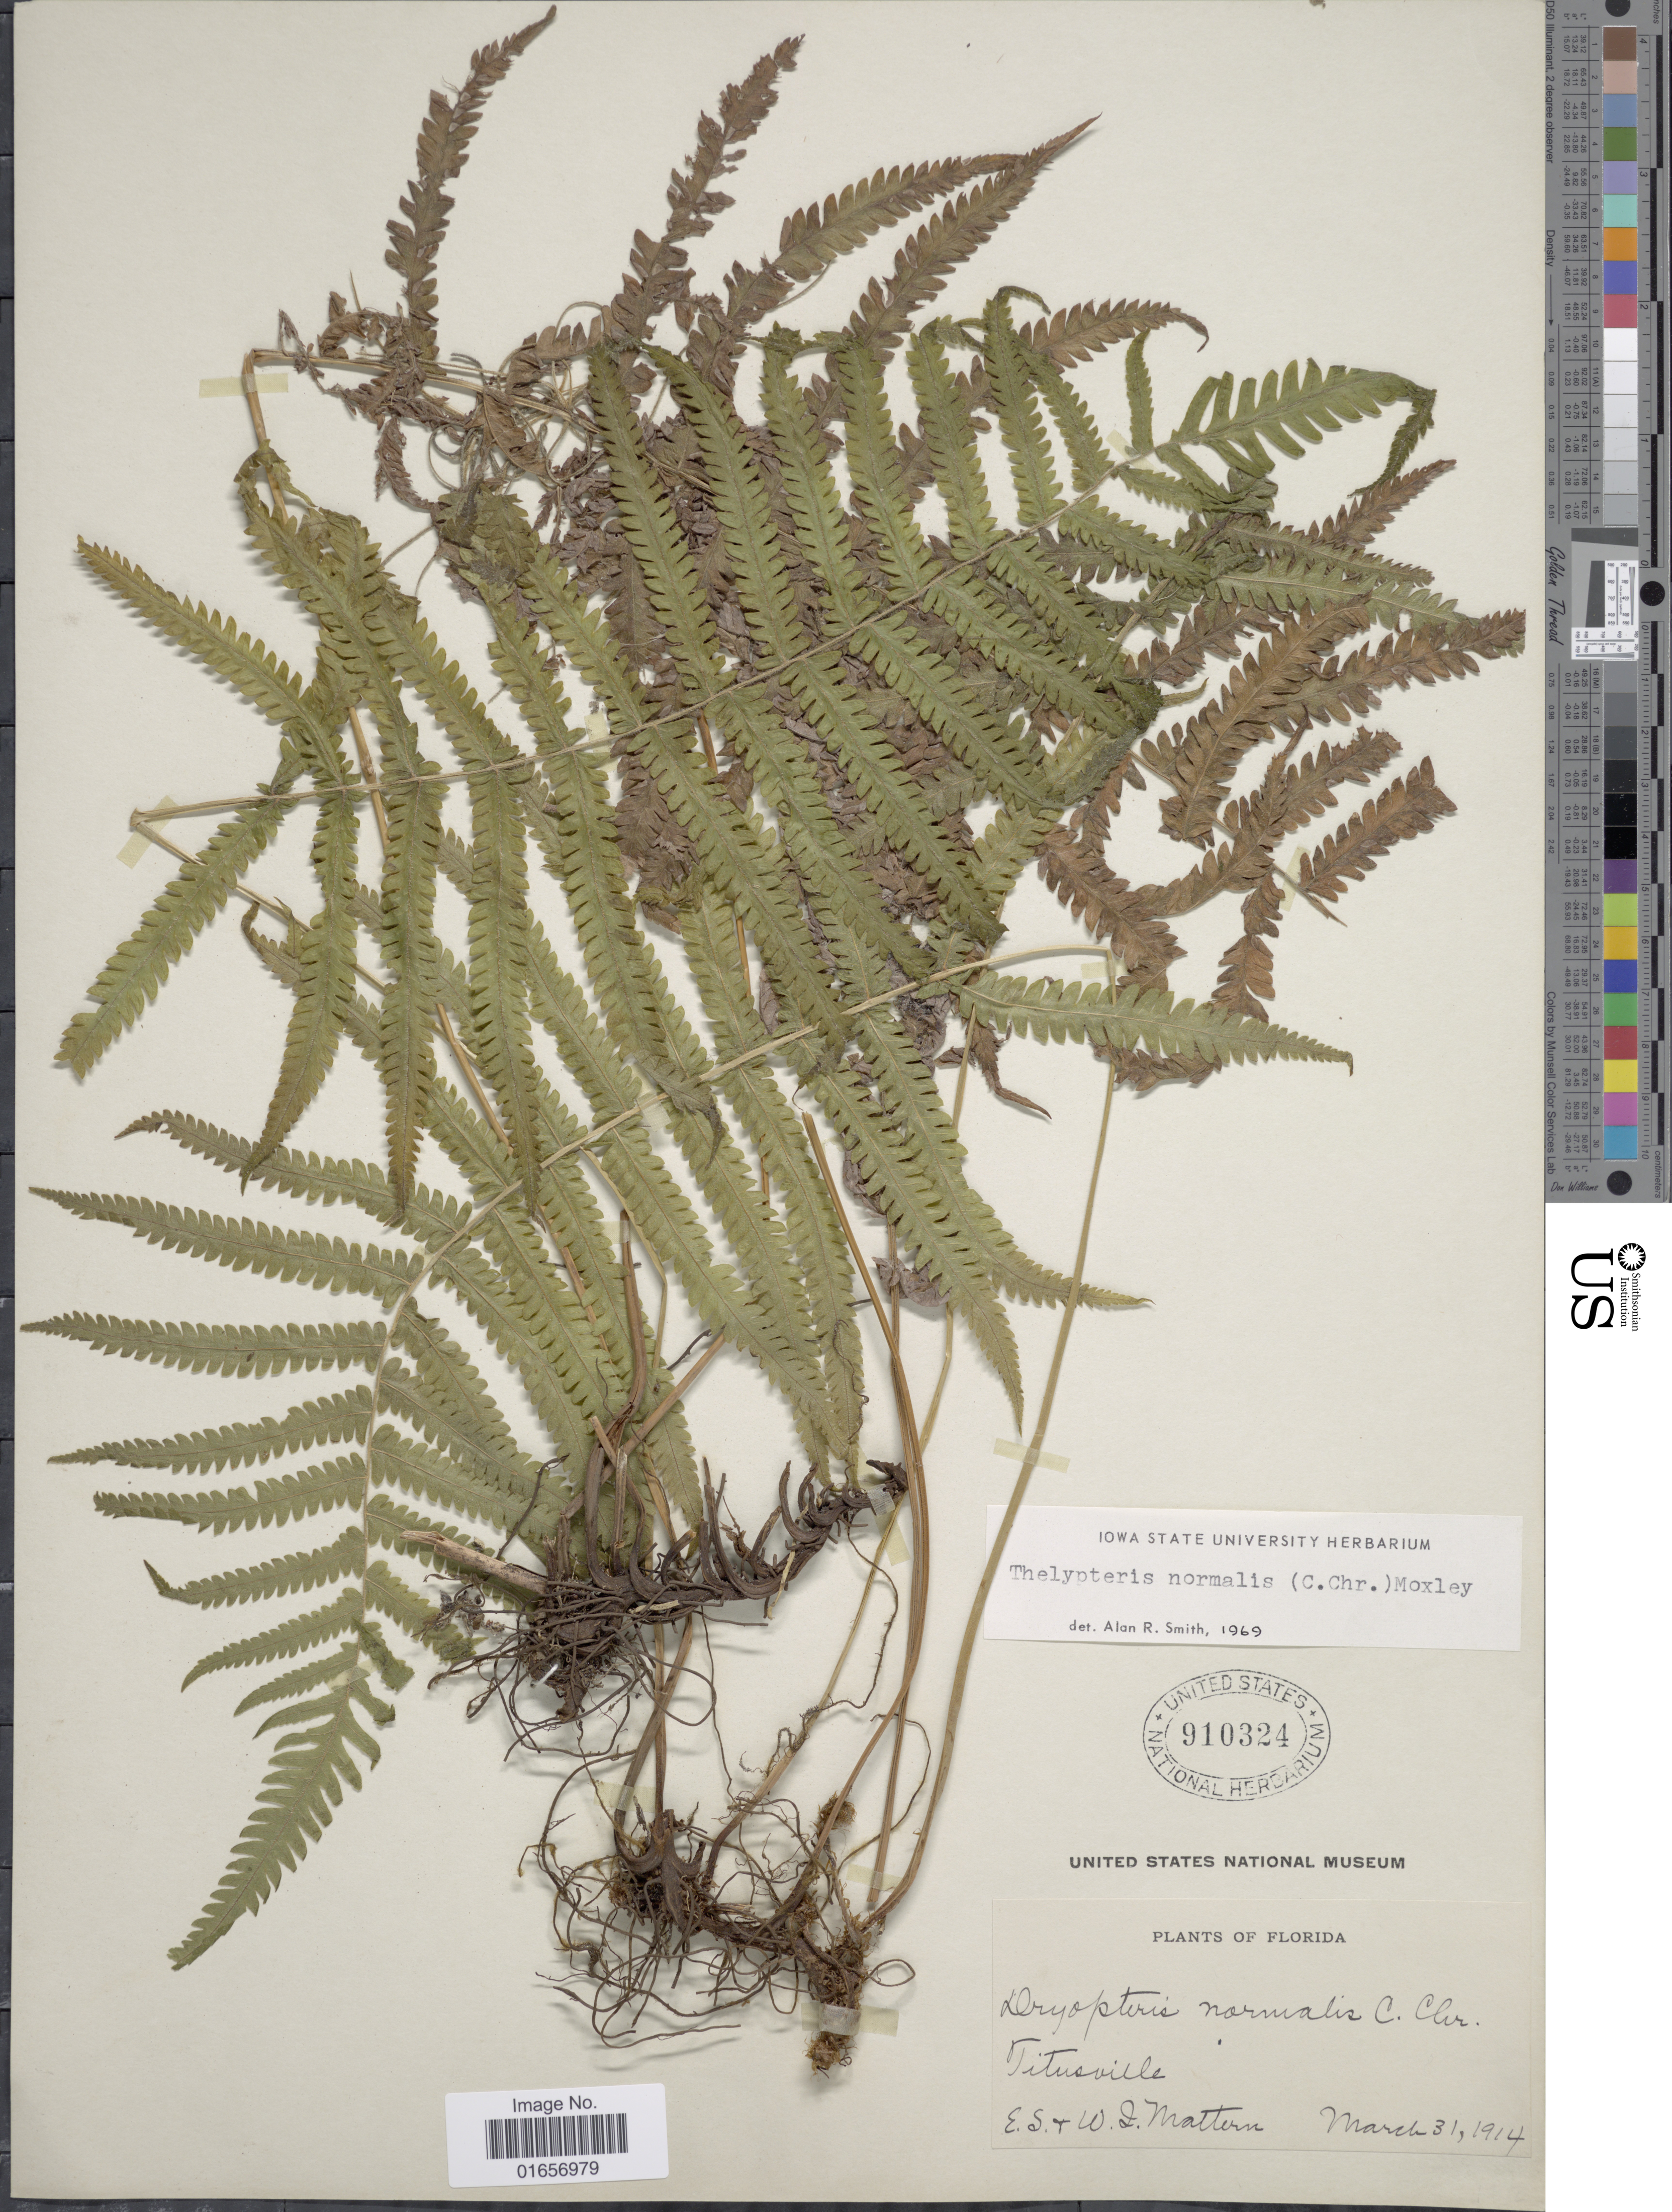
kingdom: Plantae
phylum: Tracheophyta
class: Polypodiopsida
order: Polypodiales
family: Thelypteridaceae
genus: Christella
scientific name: Christella kunthii comb. ined.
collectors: E. Mattern & W. Mattern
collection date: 1914-03-31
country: United States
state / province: Florida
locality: Titusville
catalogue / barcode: US 910324